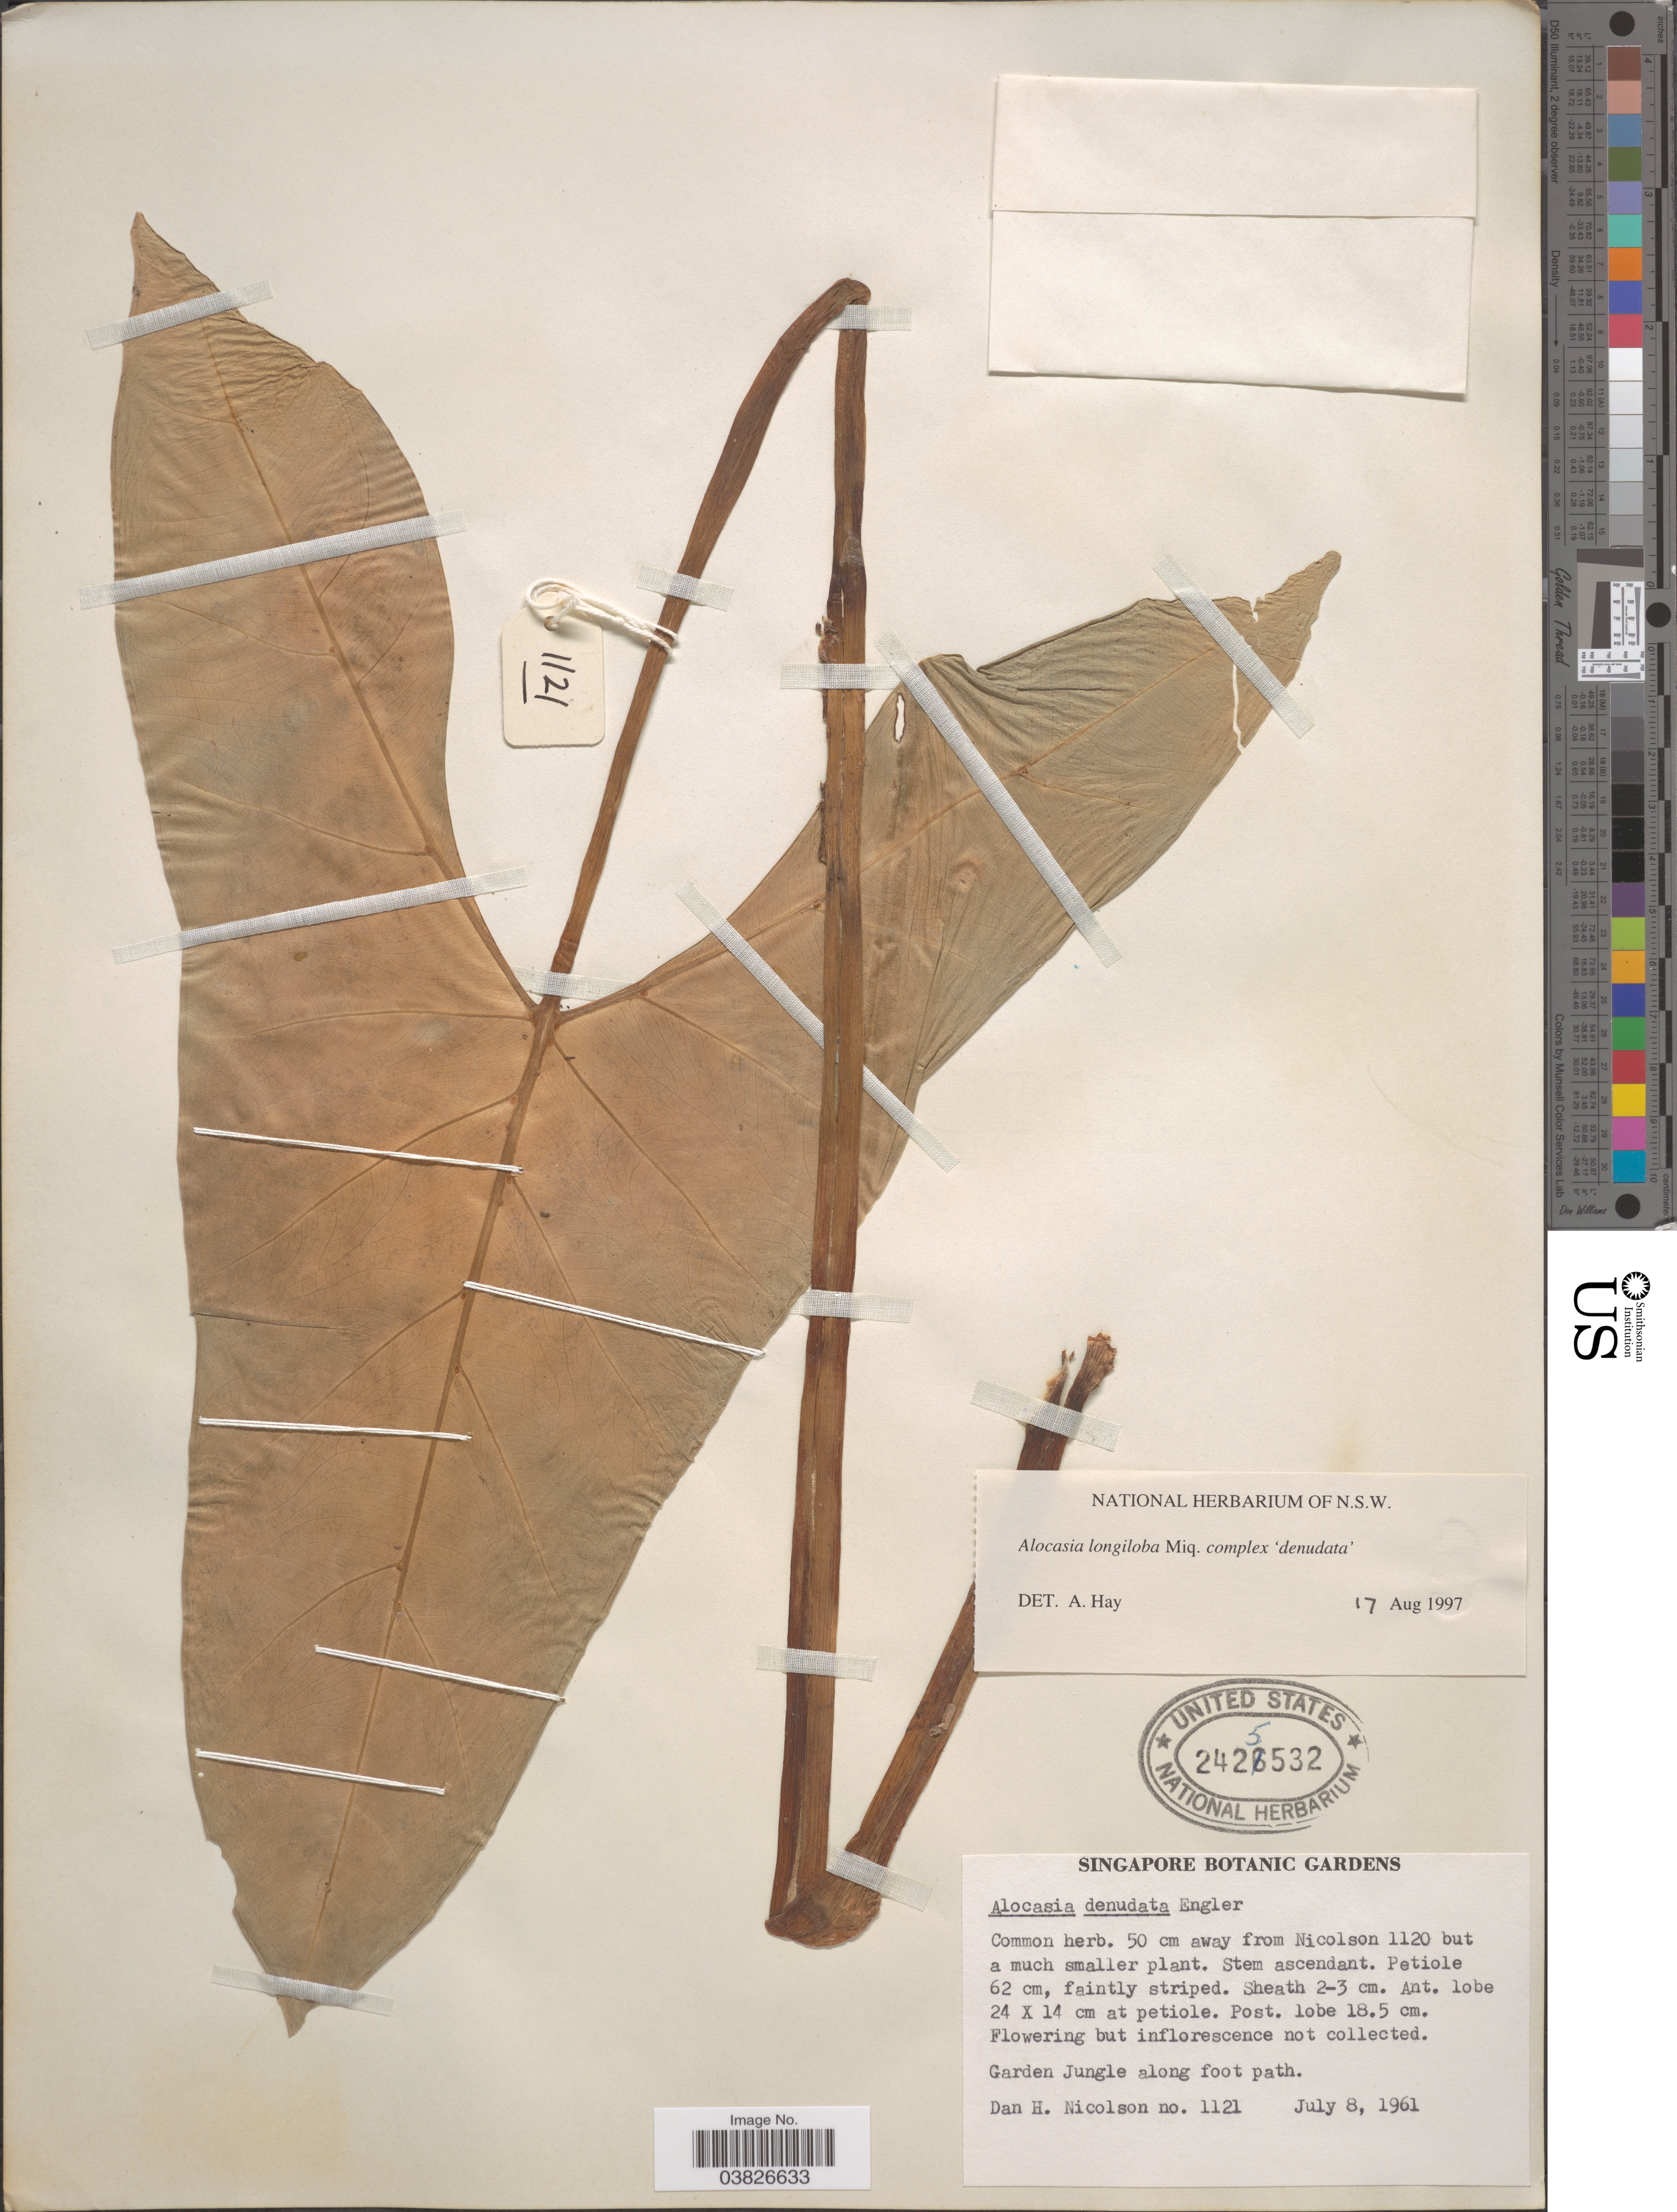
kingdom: Plantae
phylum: Tracheophyta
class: Liliopsida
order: Alismatales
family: Araceae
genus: Alocasia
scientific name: Alocasia longiloba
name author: Miq.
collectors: D. H. Nicolson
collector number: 1121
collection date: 1961-07-08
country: Singapore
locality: Singapore Botanic Gardens. Garden Jungle along foot path.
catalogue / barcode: US 2425532